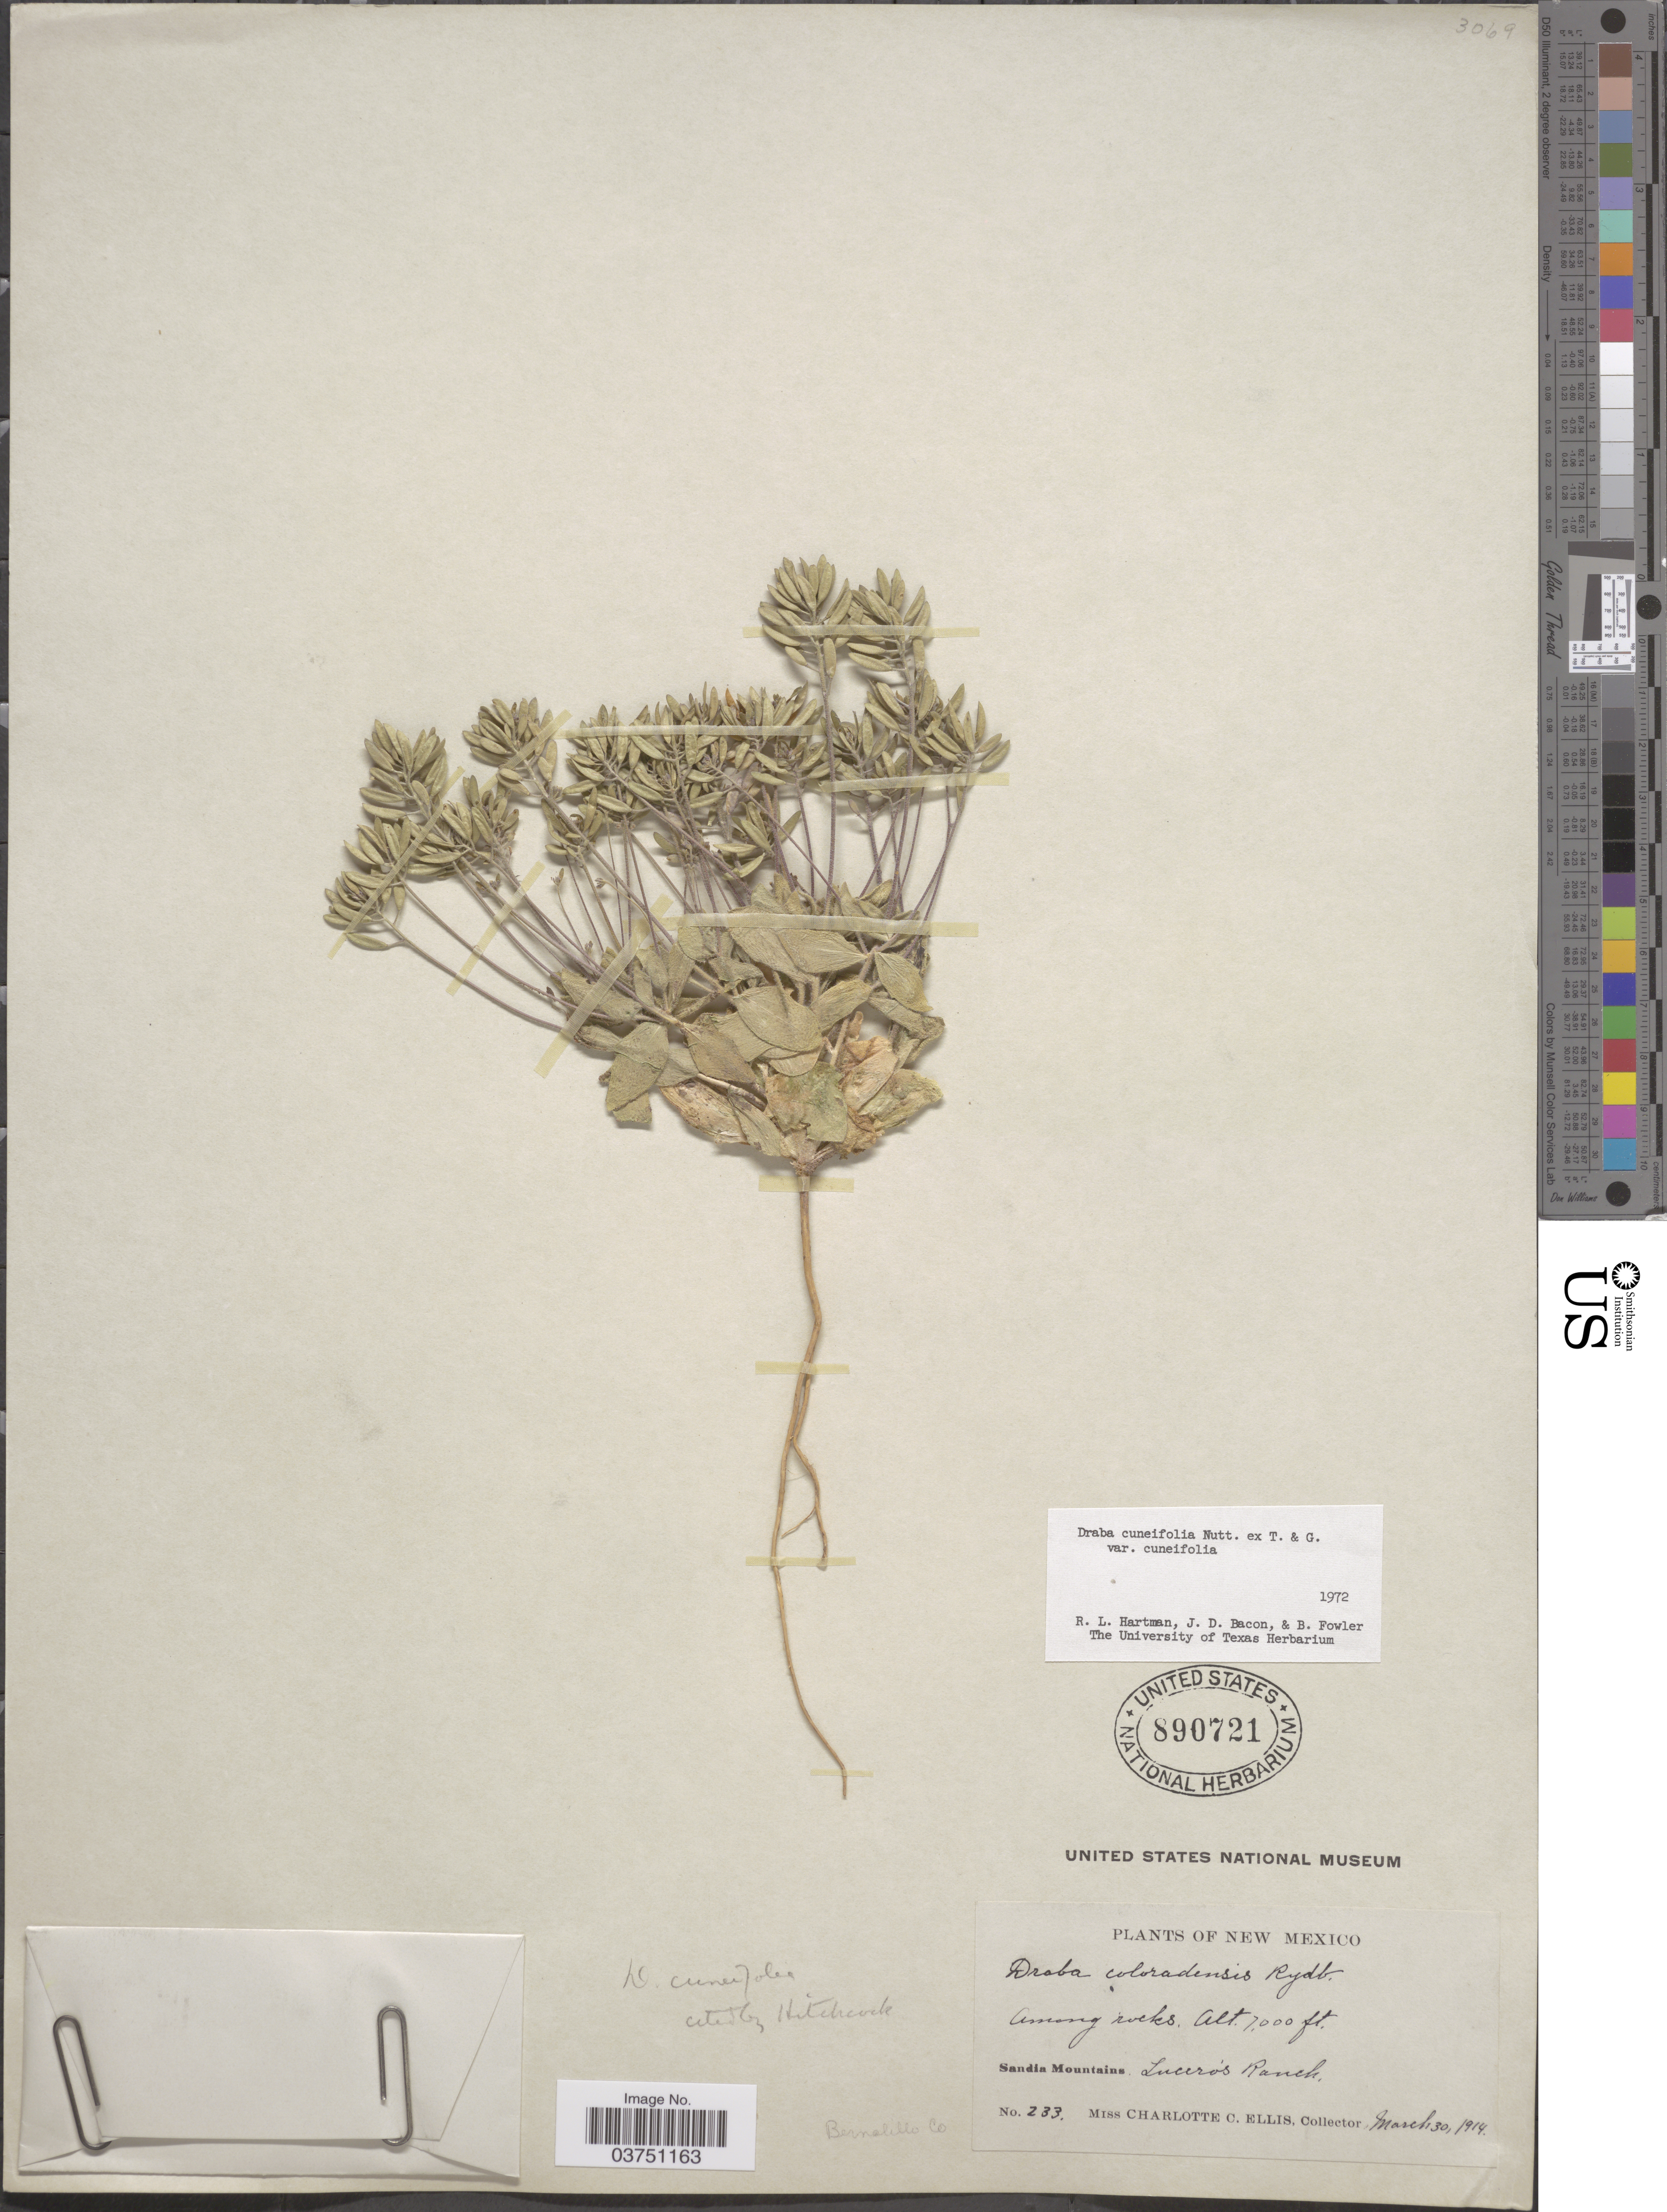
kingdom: Plantae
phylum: Tracheophyta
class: Magnoliopsida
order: Brassicales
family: Brassicaceae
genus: Draba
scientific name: Draba cuneifolia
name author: Nutt.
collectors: C. C. Ellis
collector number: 233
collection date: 1914-03-30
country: United States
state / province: New Mexico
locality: Sandia Mountains; Lucero's Ranch. Bernalillo Co.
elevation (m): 2134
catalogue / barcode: US 890721